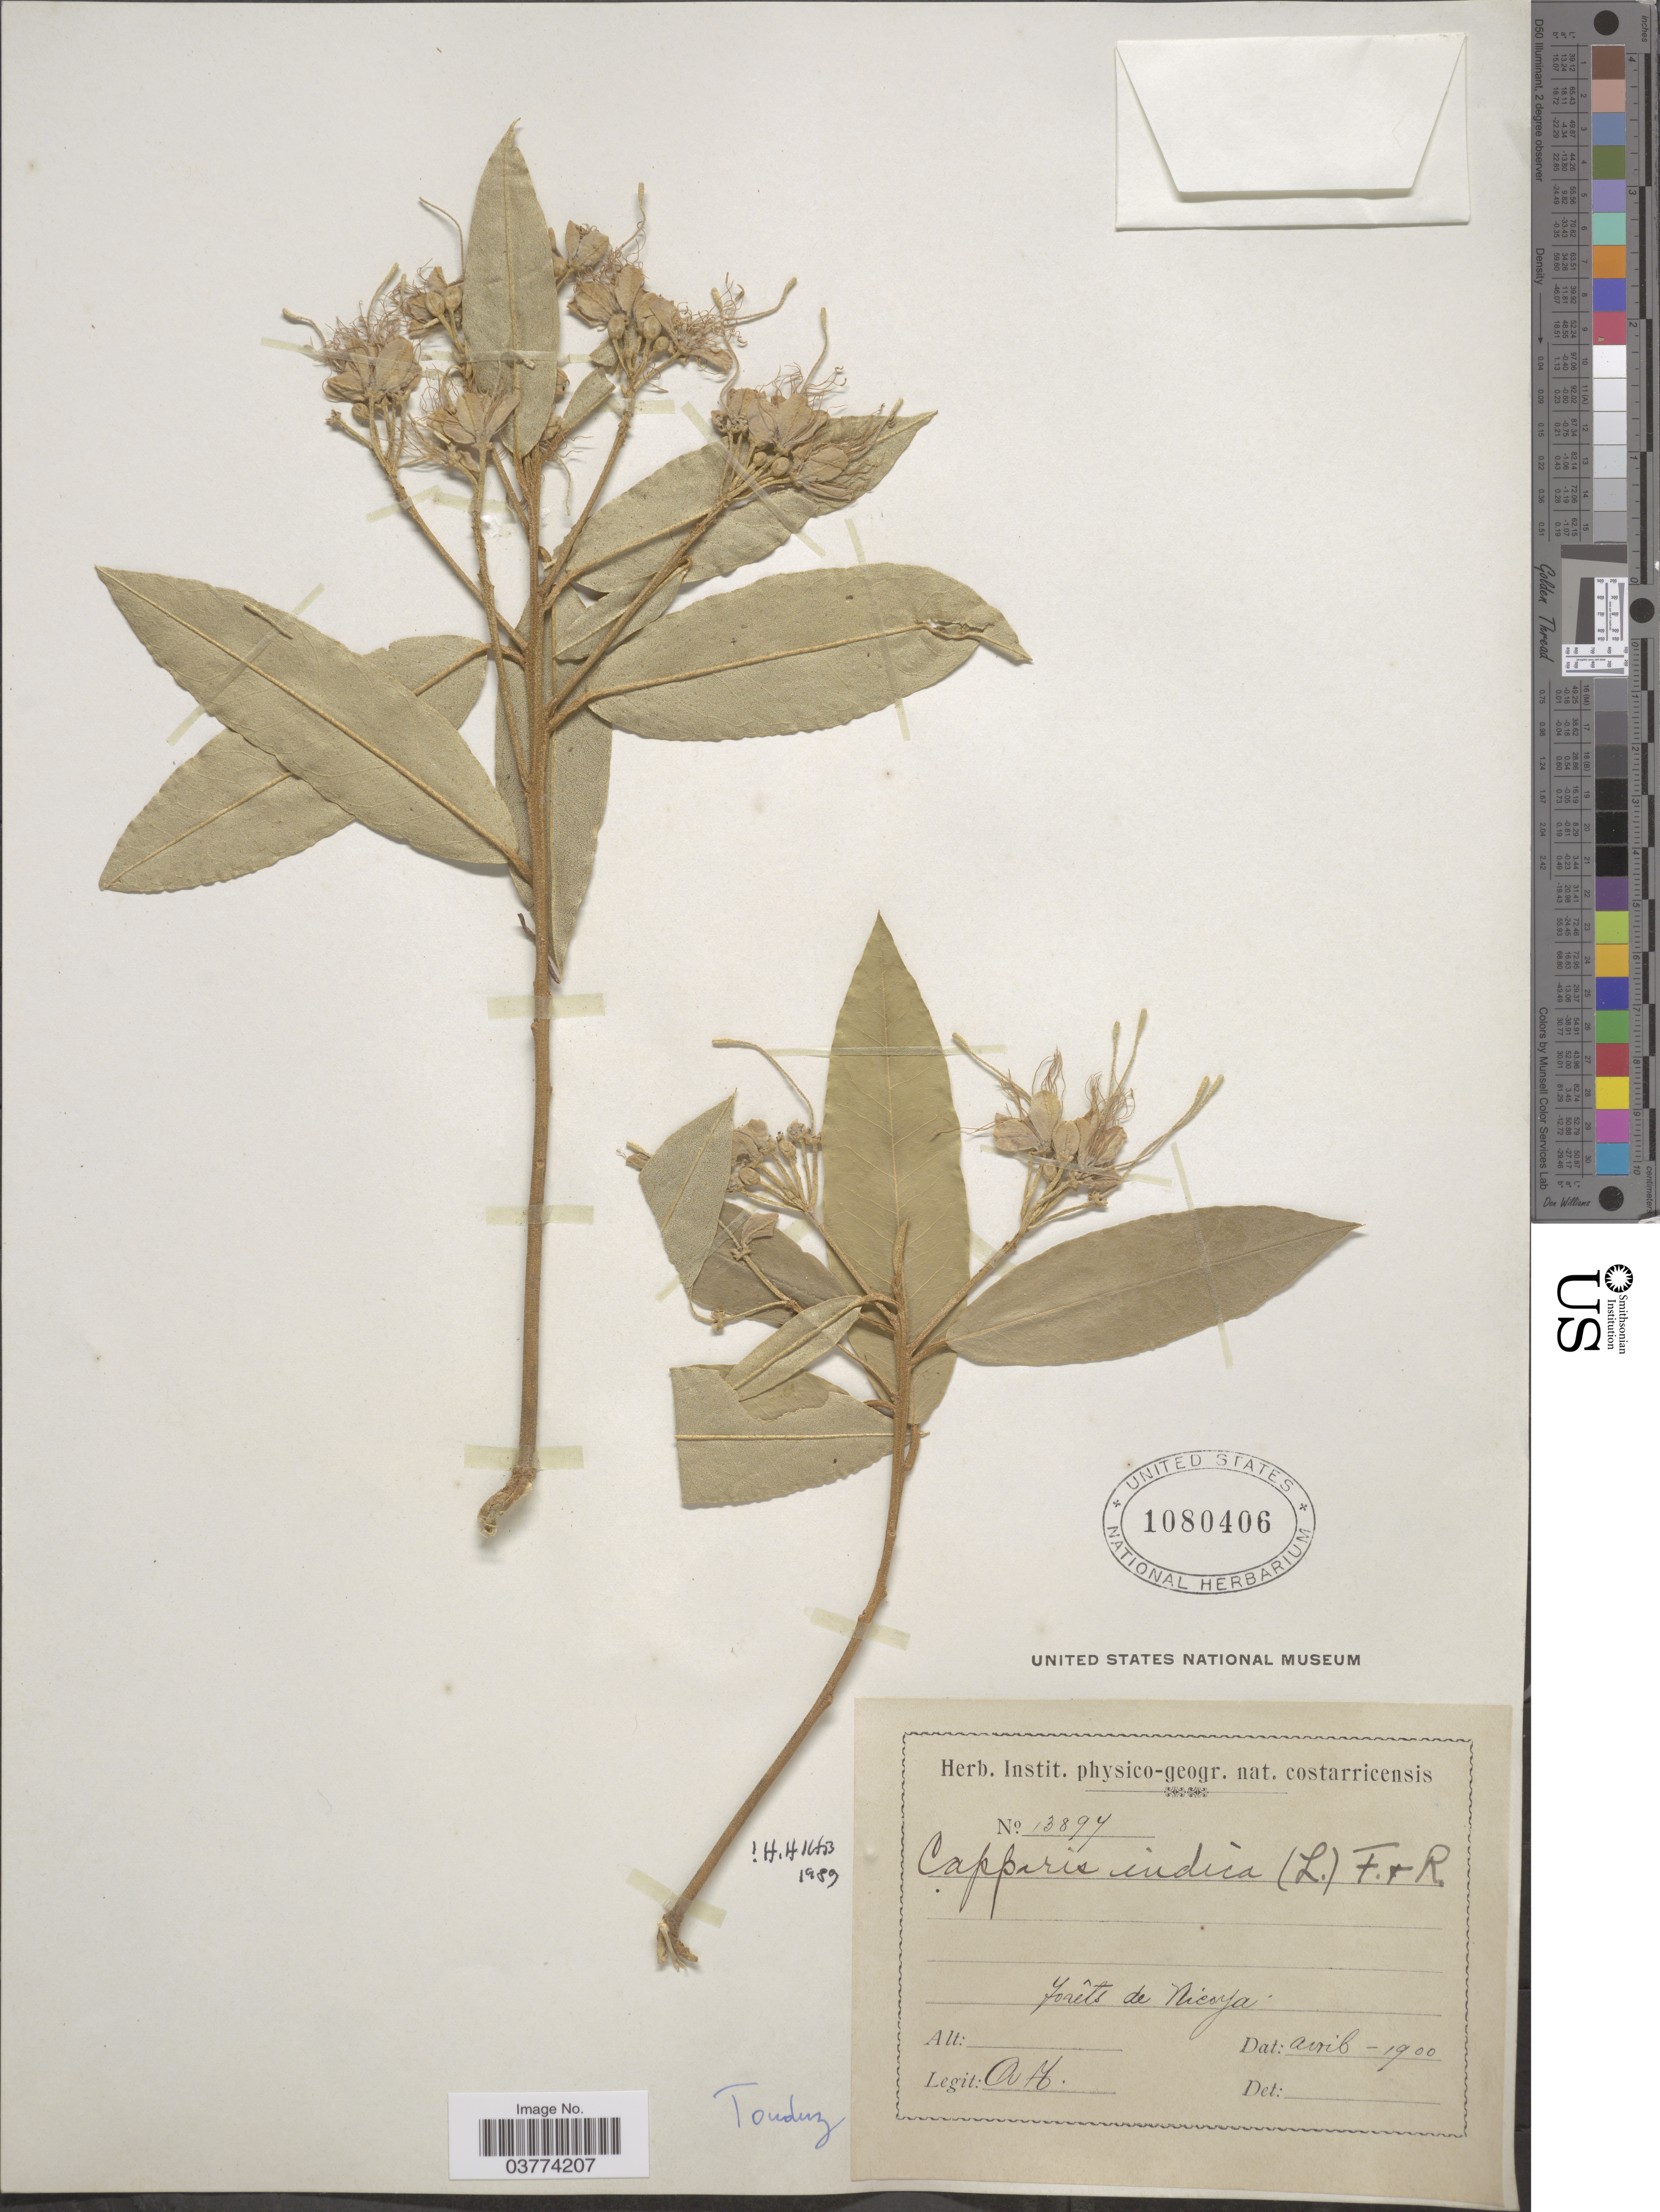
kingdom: Plantae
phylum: Tracheophyta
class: Magnoliopsida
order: Brassicales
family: Capparaceae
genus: Quadrella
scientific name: Quadrella indica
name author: (L.) Iltis & Cornejo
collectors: A. Tonduz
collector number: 13897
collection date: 1900-04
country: Costa Rica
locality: Forêts de Nicoya.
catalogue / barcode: US 1080406